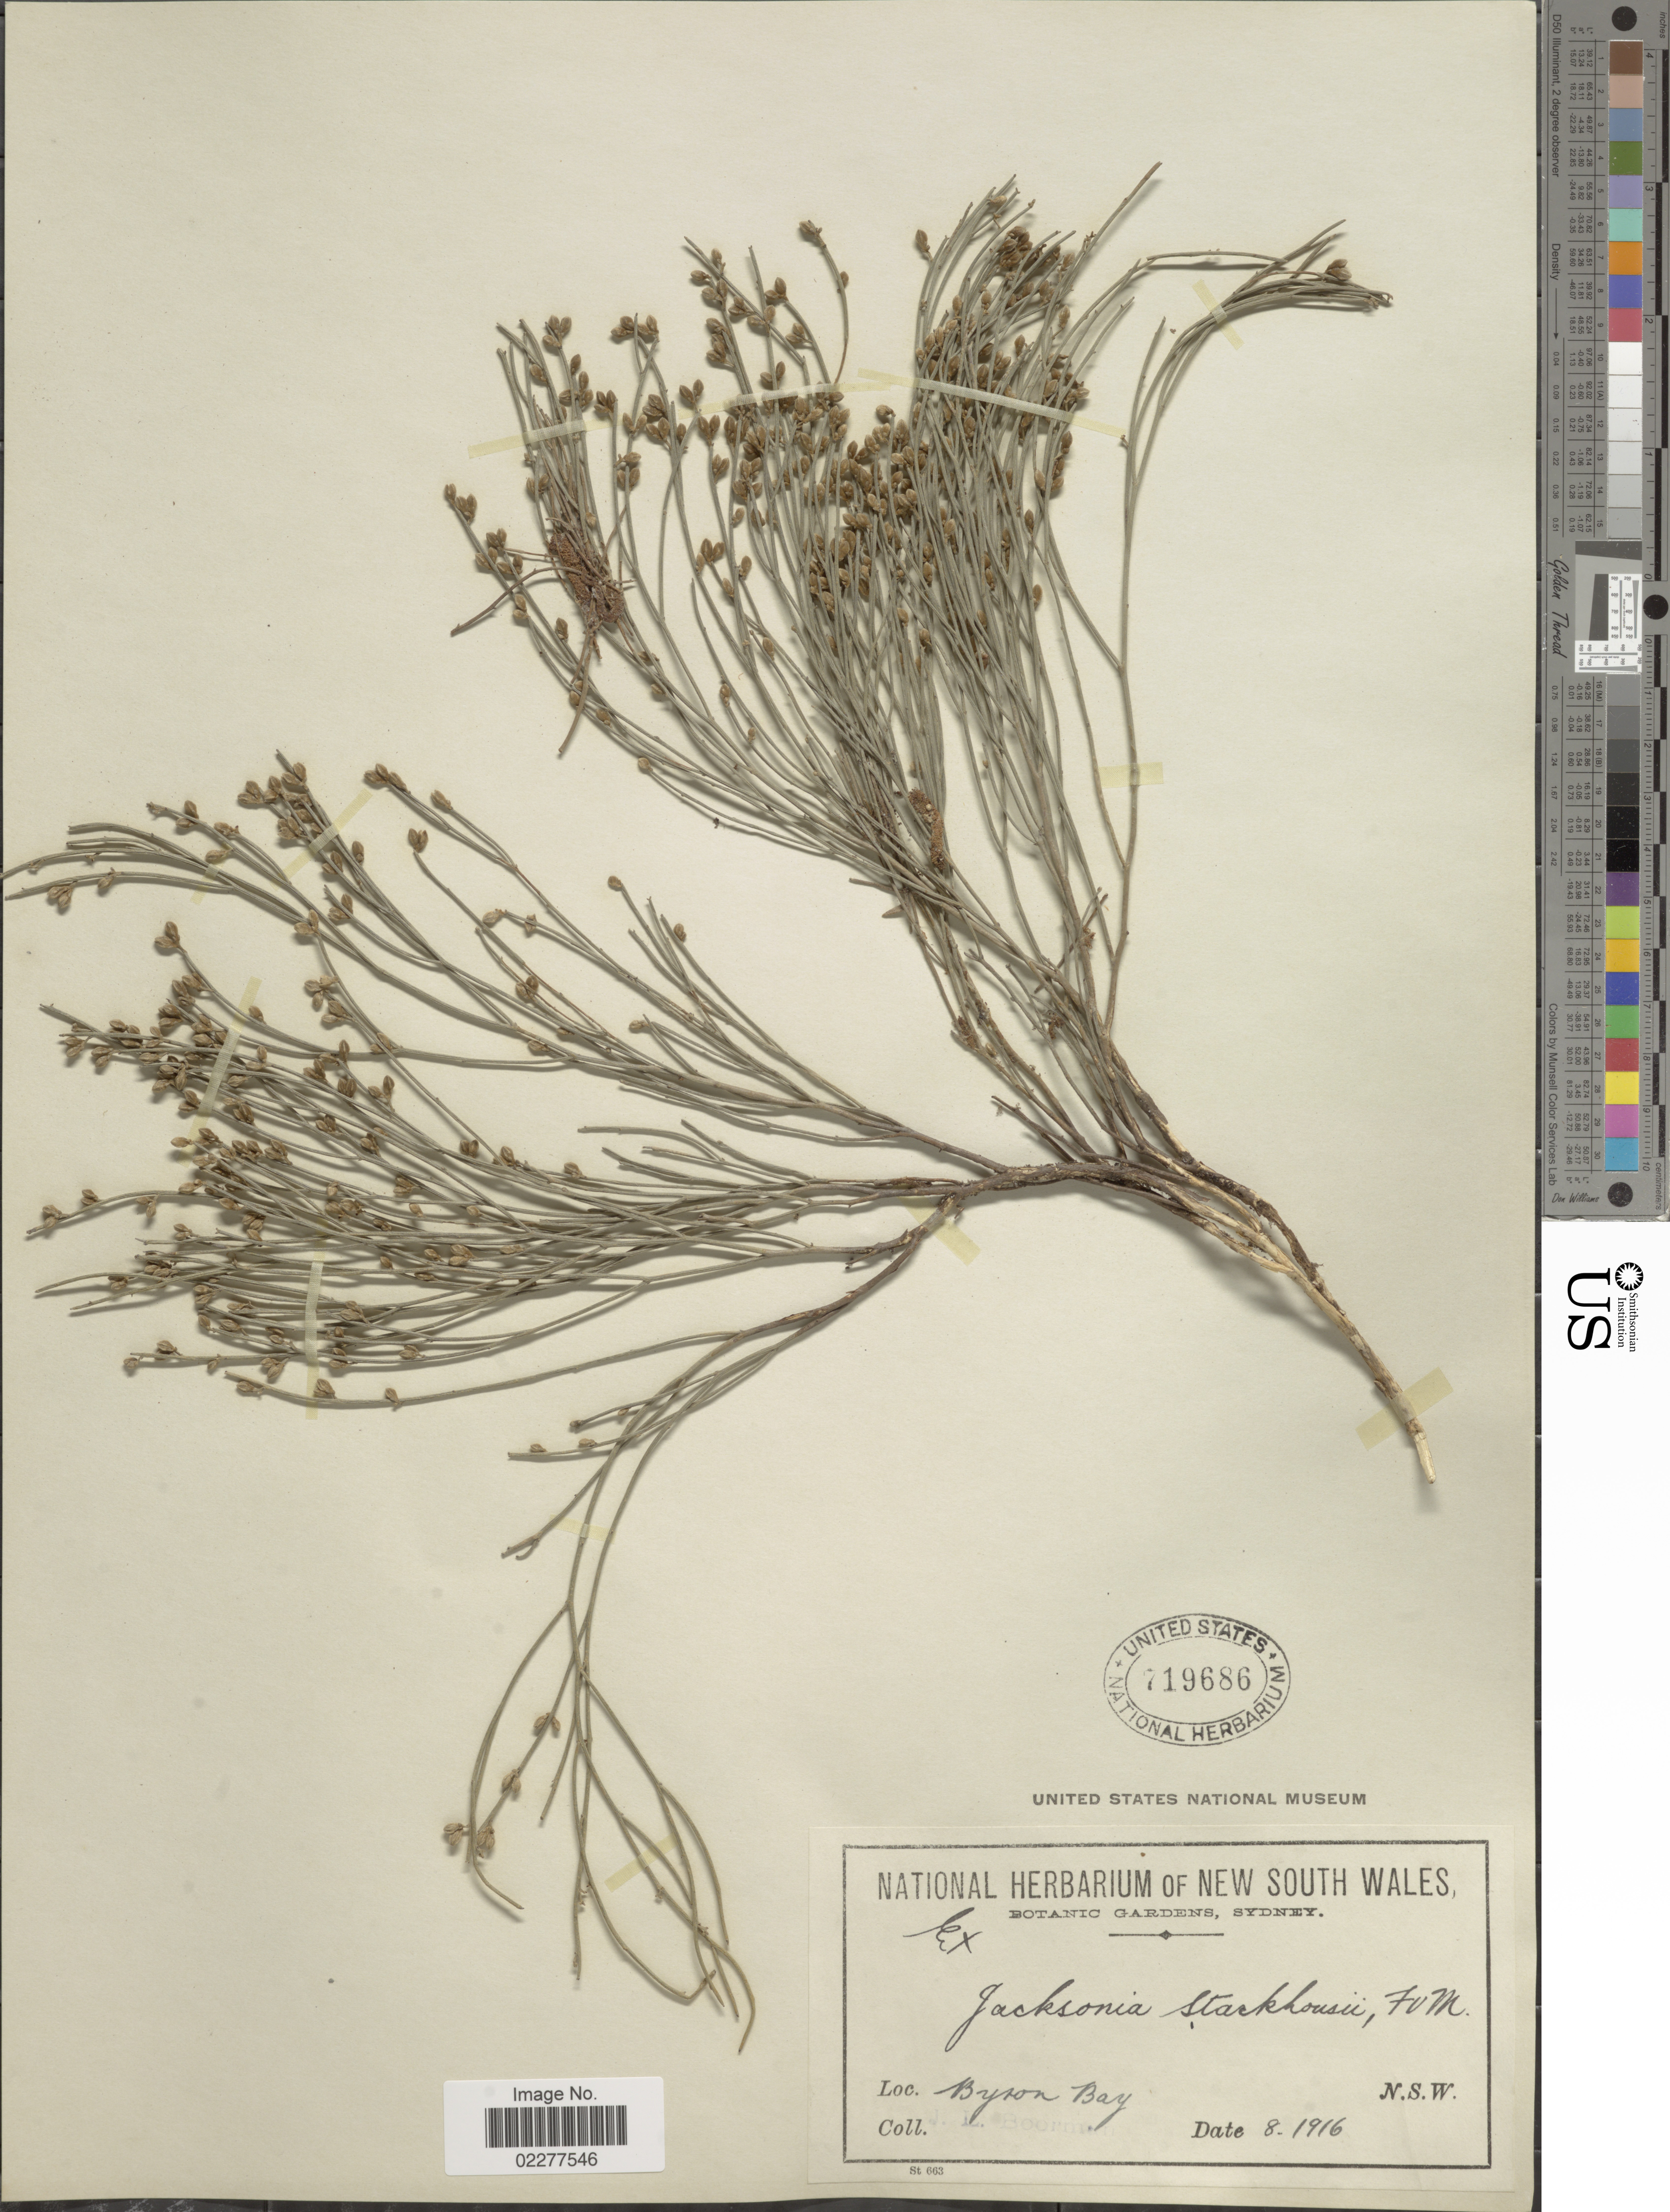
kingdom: Plantae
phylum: Tracheophyta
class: Magnoliopsida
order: Fabales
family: Fabaceae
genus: Jacksonia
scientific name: Jacksonia stackhousii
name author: F. Muell.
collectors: J. Boorman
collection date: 1916-08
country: Australia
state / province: New South Wales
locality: Byson Bay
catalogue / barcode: US 719686